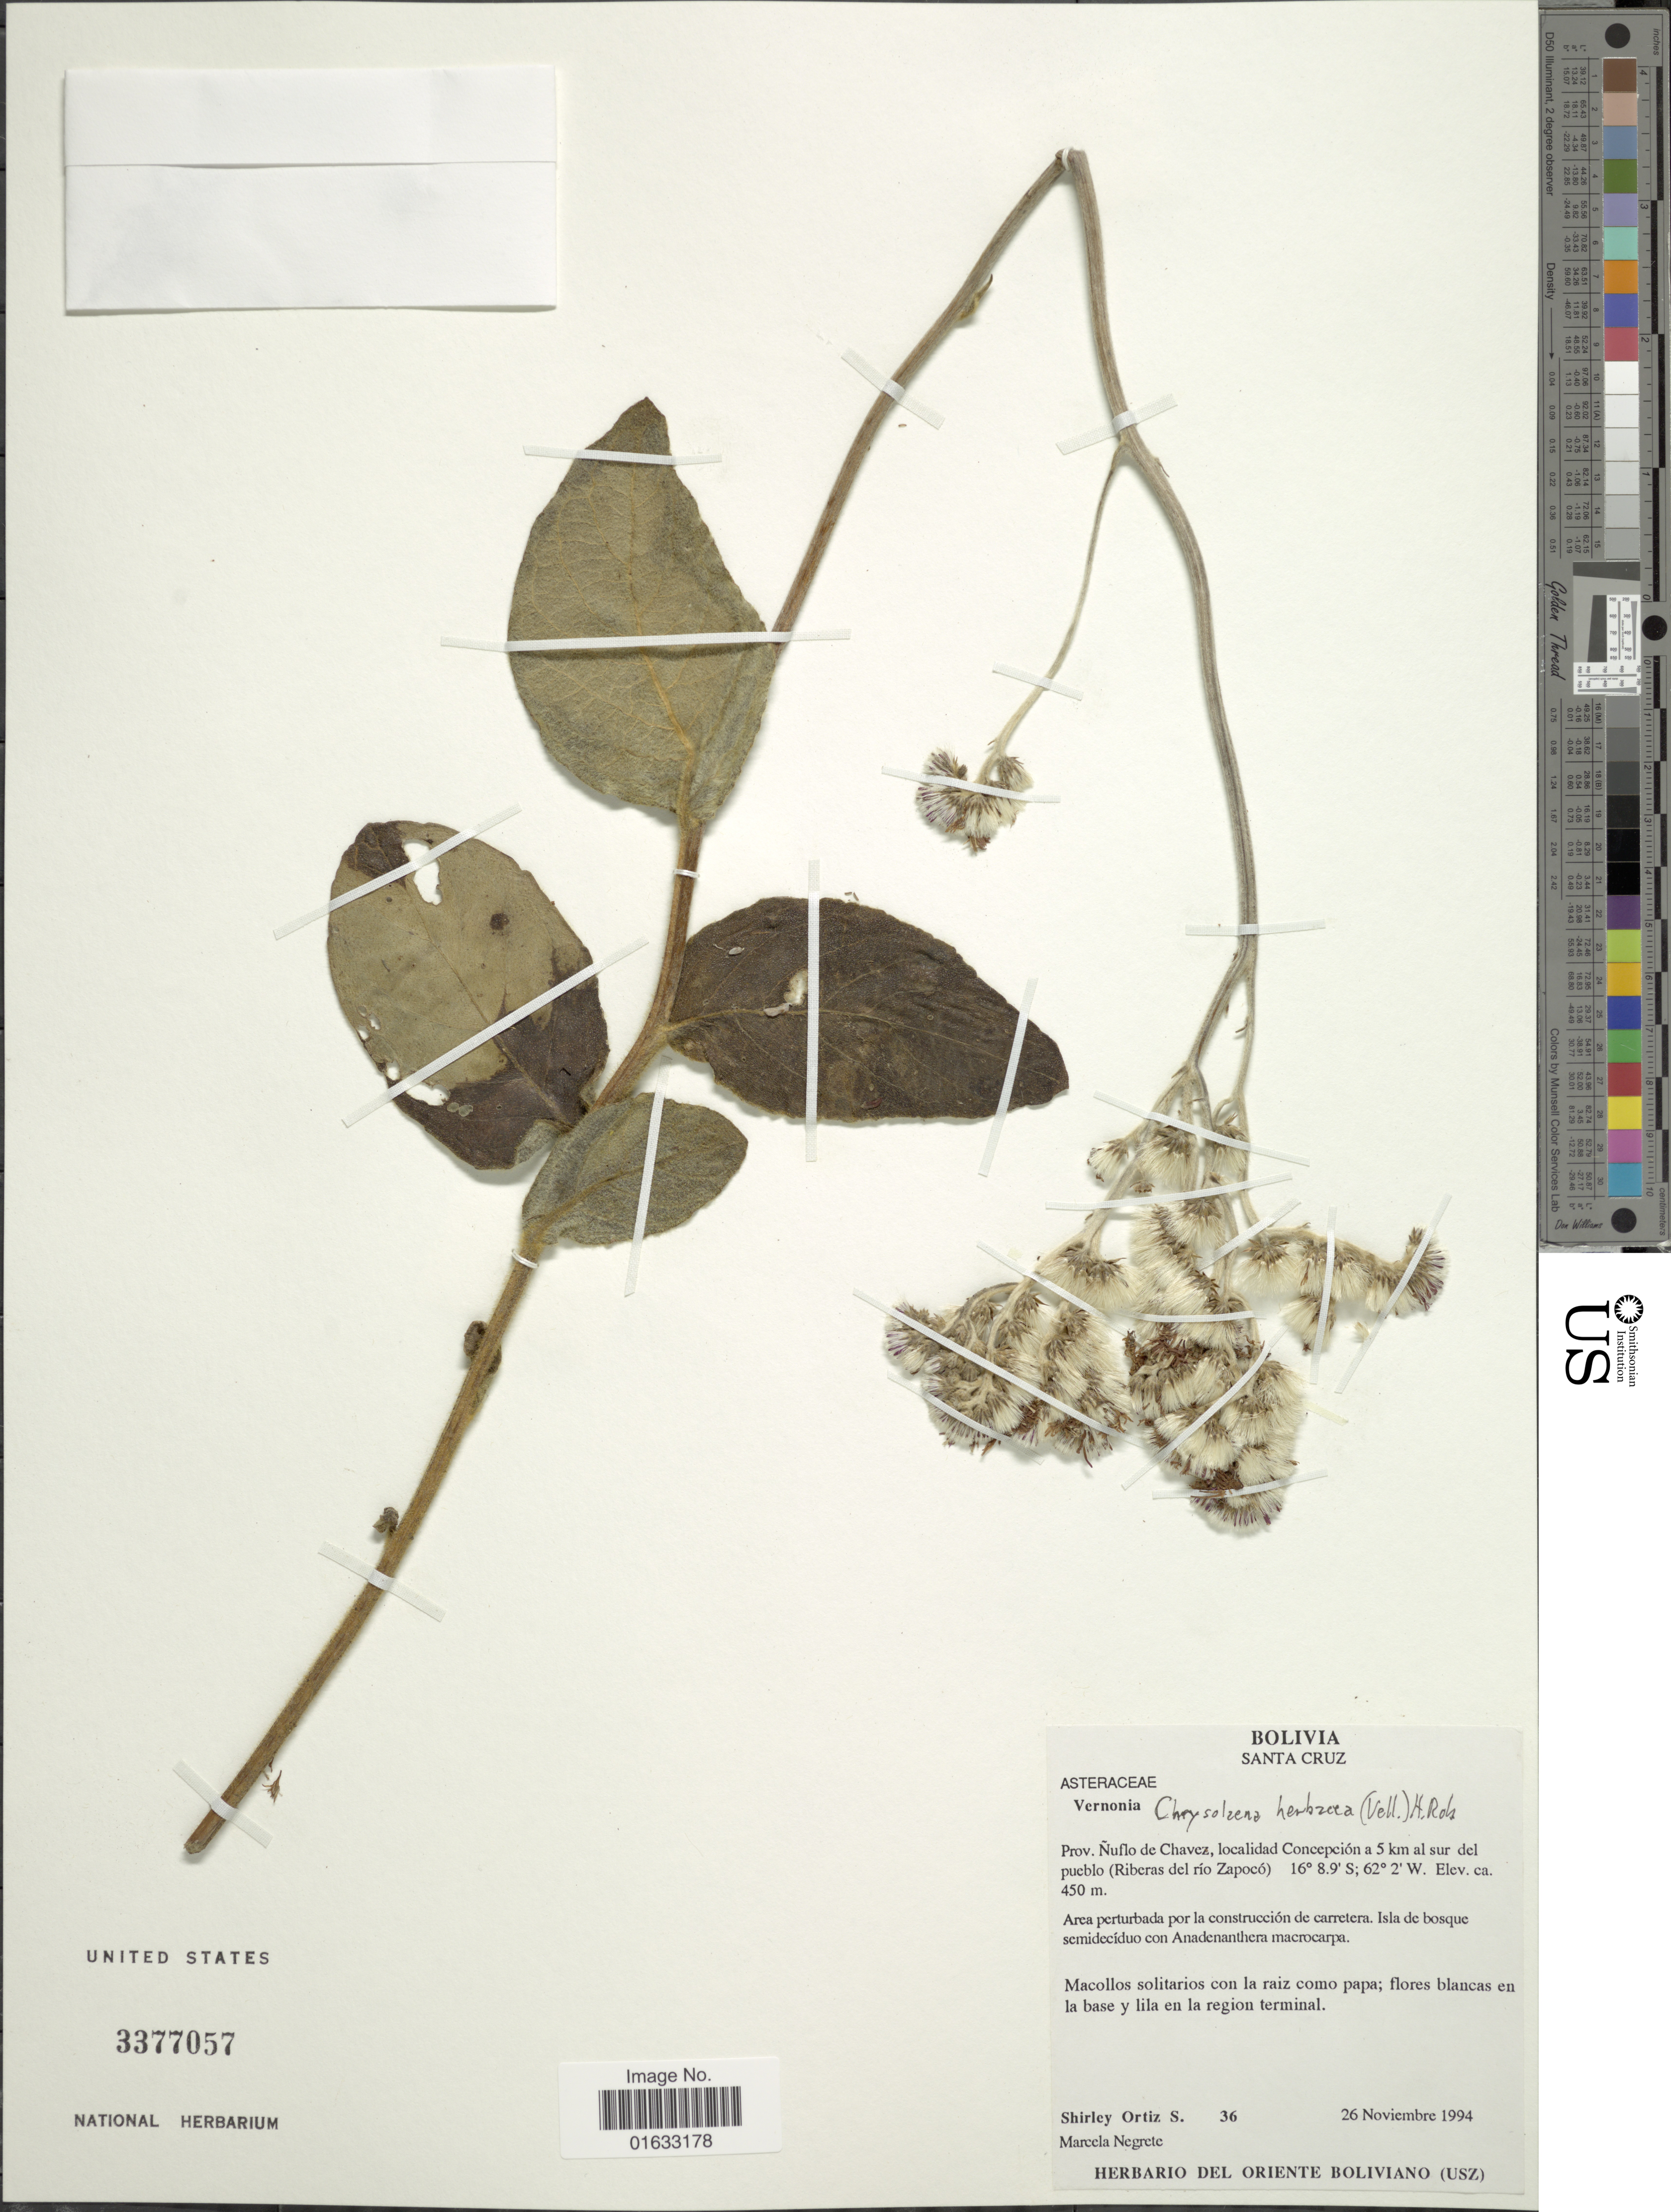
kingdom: Plantae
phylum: Tracheophyta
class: Magnoliopsida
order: Asterales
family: Asteraceae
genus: Chrysolaena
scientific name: Chrysolaena herbacea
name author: (Vell.) H. Rob.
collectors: S. Ortiz S. & M. Negrete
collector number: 36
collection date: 1994-11-26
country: Bolivia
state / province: Santa Cruz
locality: Prov. Nuflo de Chavez, Concepcion a 5 km al sur del pueblo (Riberas del rio Zapoco)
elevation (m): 450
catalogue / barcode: US 3377057